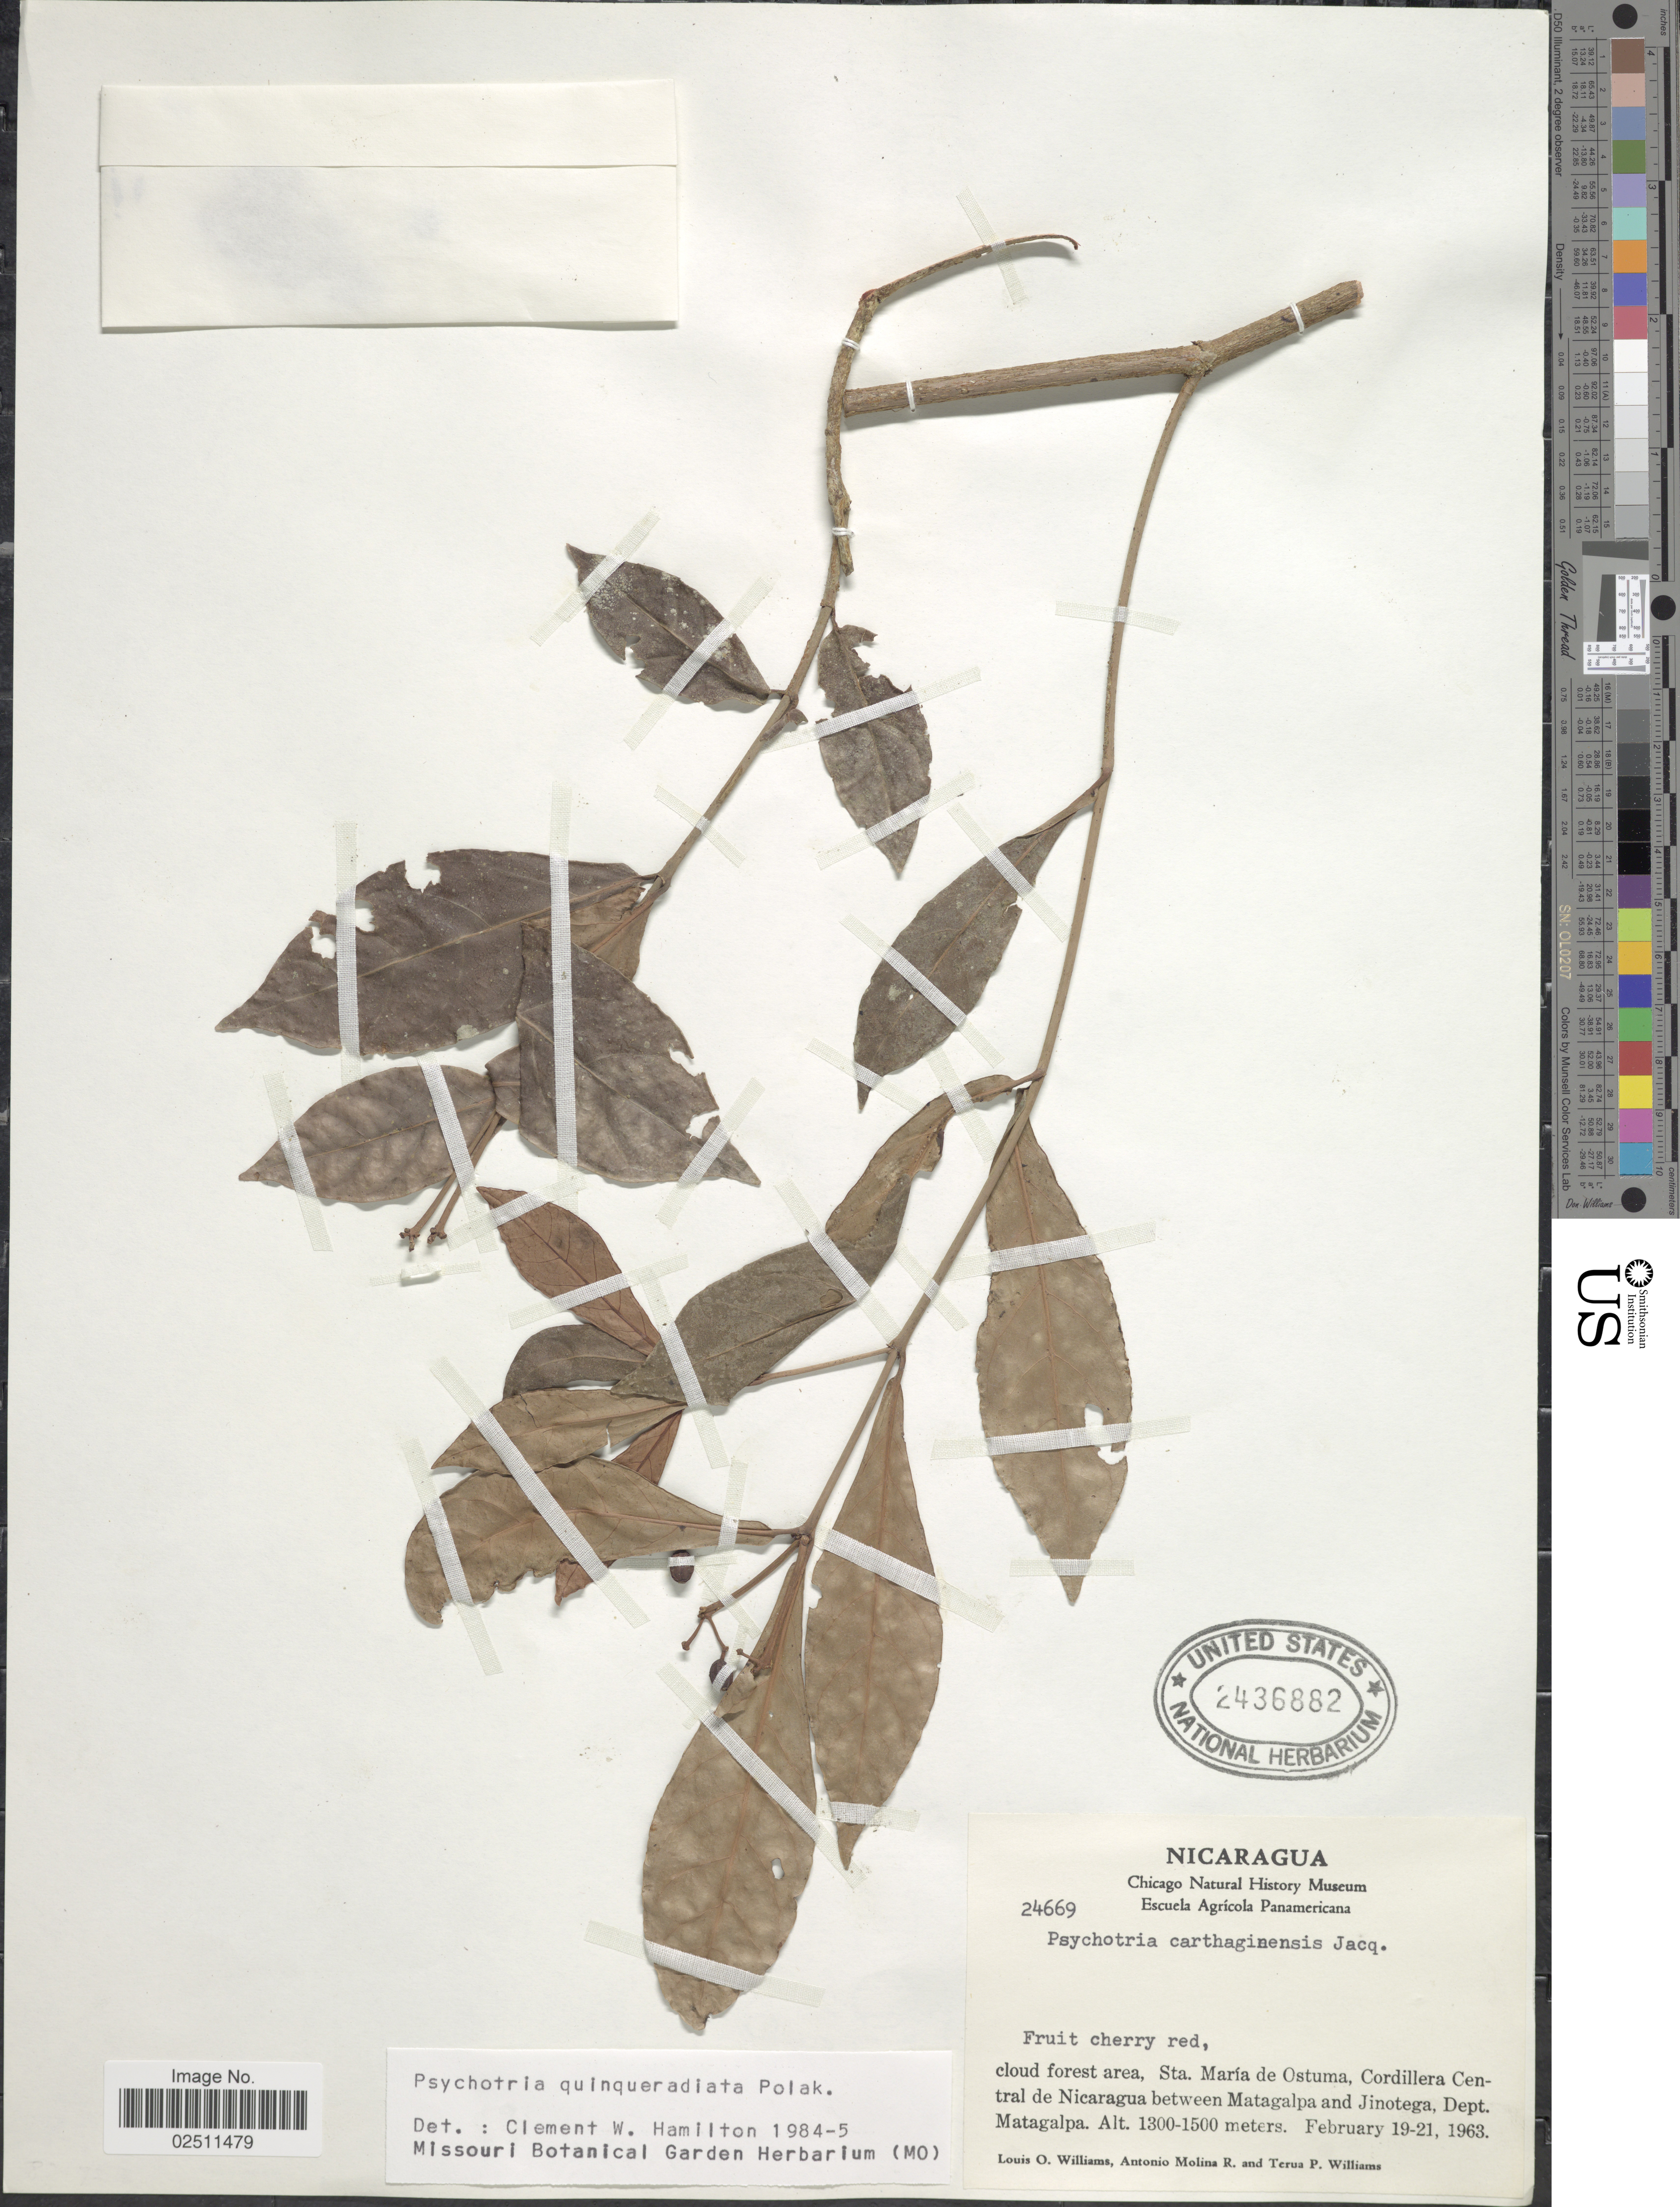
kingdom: Plantae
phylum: Tracheophyta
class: Magnoliopsida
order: Gentianales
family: Rubiaceae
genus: Psychotria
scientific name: Psychotria quinqueradiata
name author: Pol.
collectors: L. O. Williams, A. Molina R. & T. P. Williams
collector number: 24669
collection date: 1963-02-19/1963-02-21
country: Nicaragua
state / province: Matagalpa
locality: Cloud forest area, Sta. Maria de Ostuma, Cordillera Central de Nicaragua between Matagalpa and Jinotega, Dept. Matagalpa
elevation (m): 1300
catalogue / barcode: US 2436882